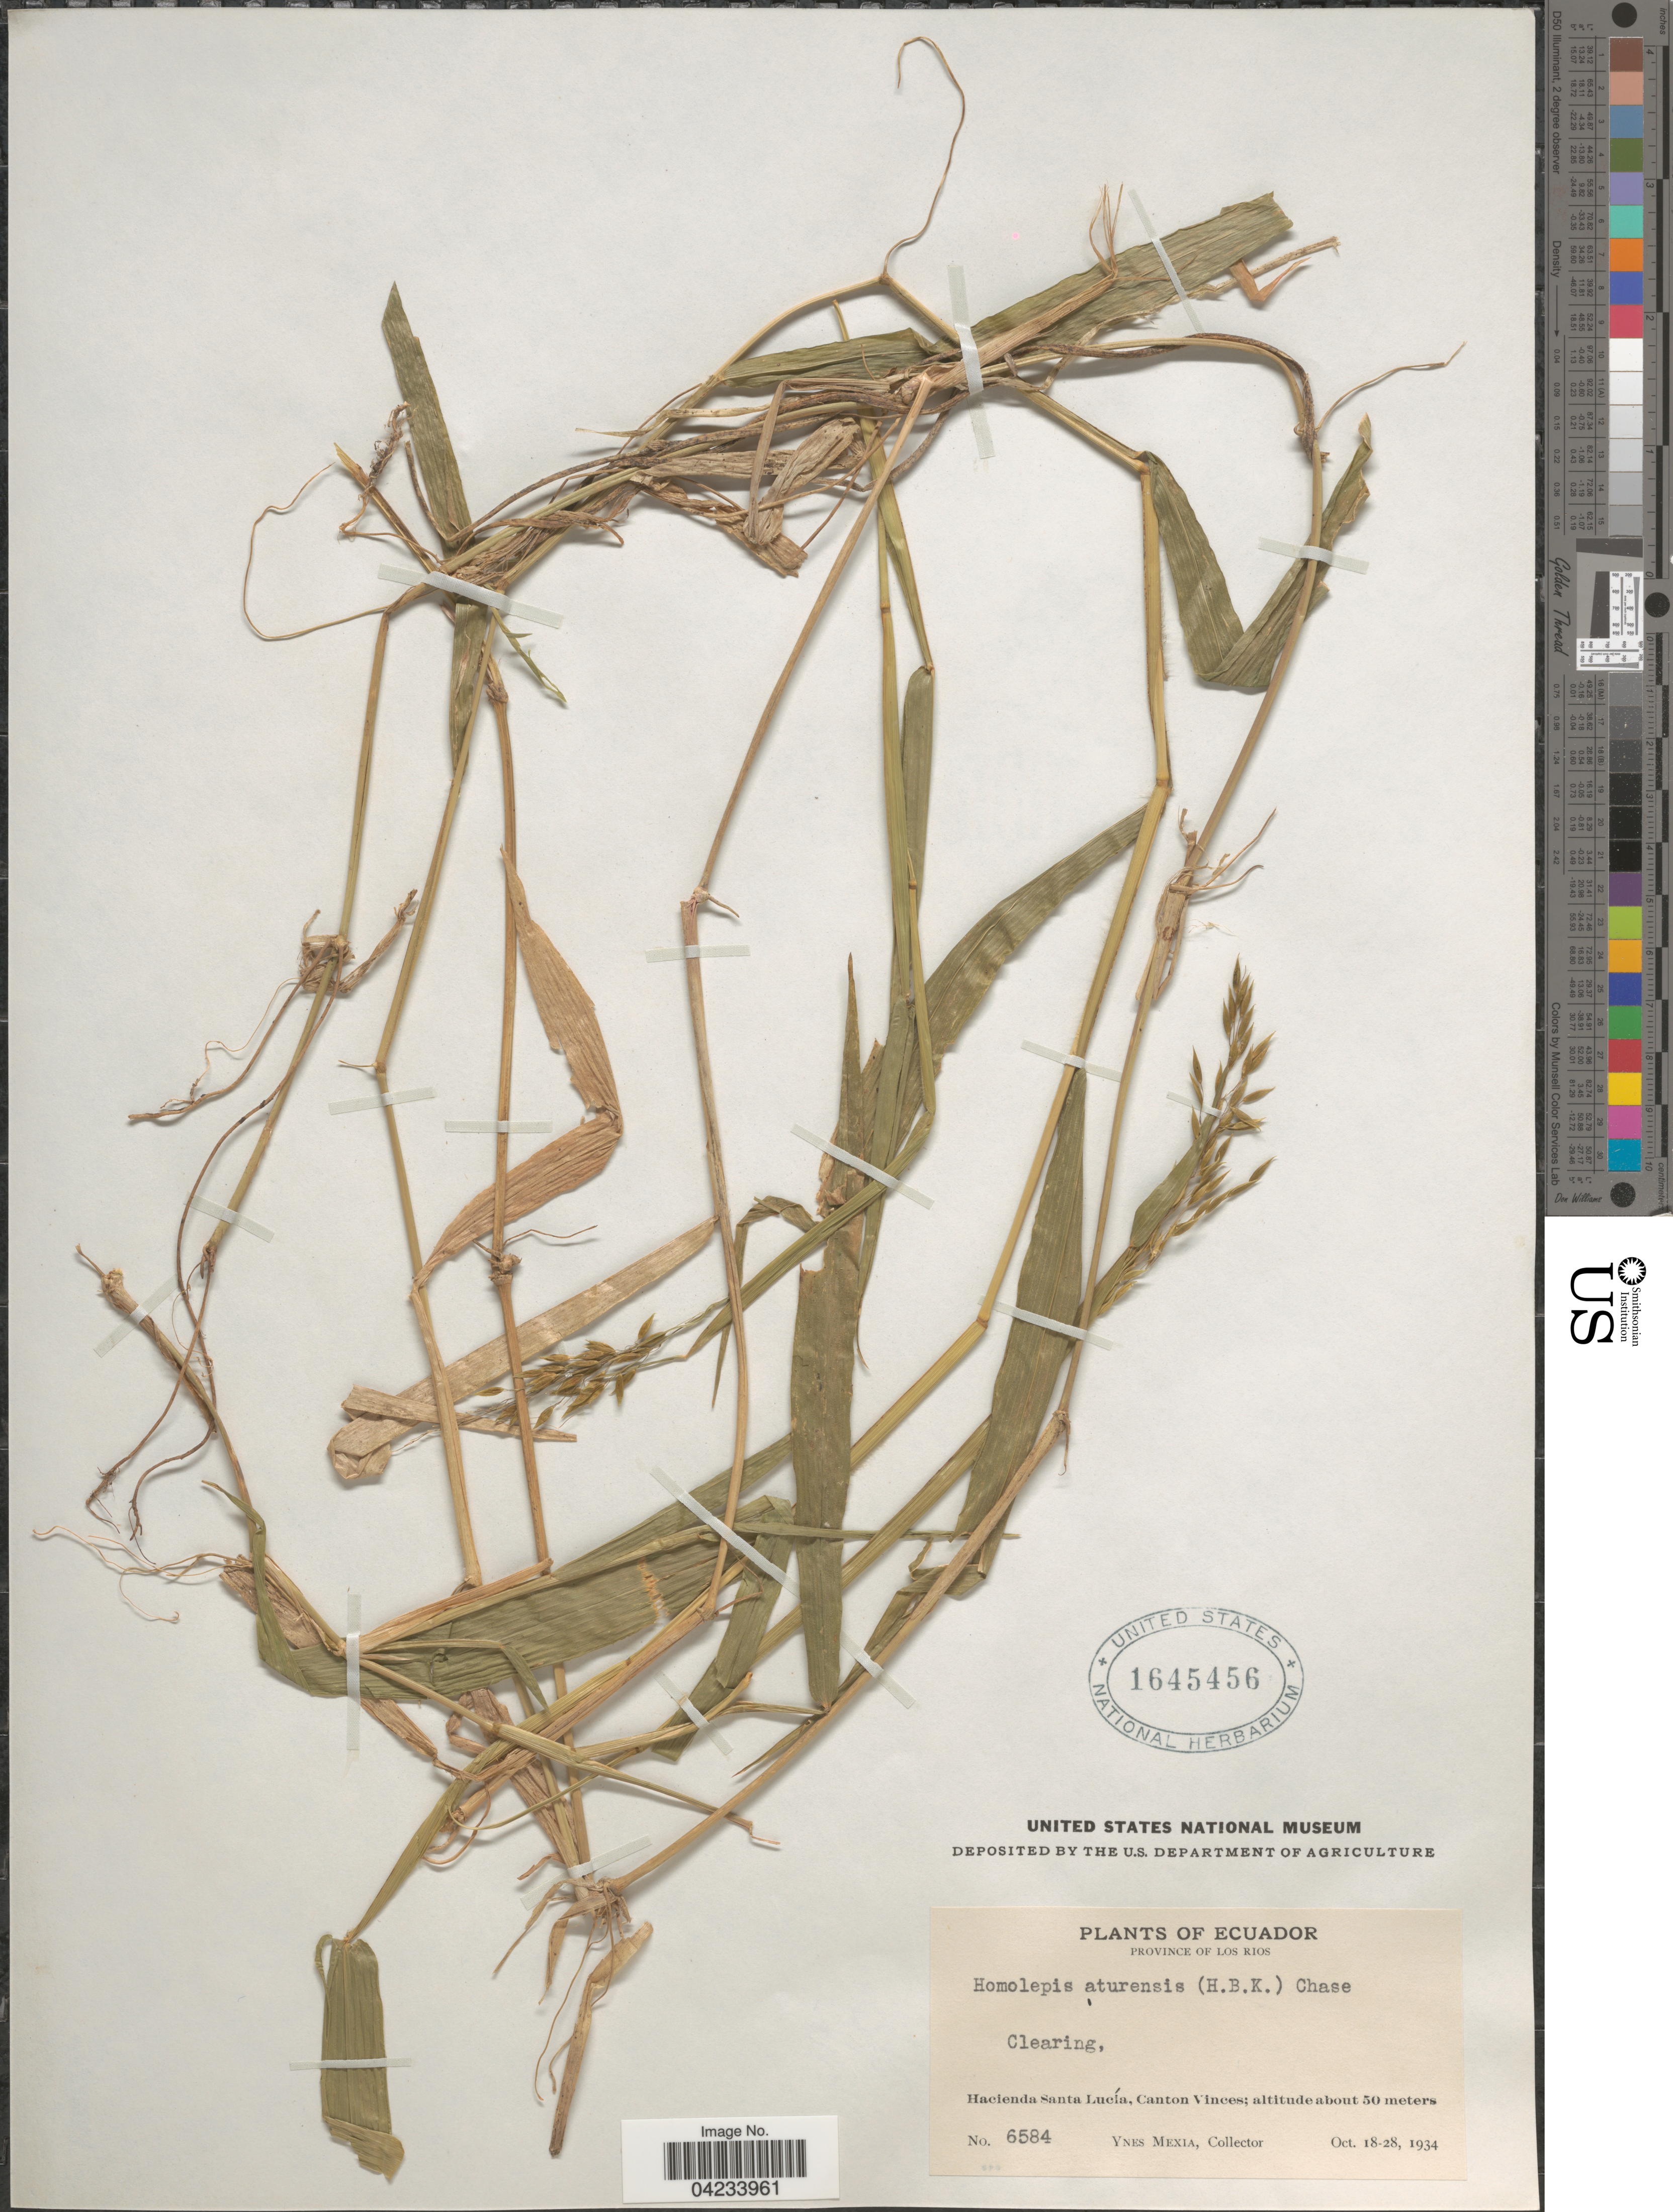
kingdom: Plantae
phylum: Tracheophyta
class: Liliopsida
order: Poales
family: Poaceae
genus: Homolepis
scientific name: Homolepis aturensis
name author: (Kunth) Chase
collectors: Y. Mexia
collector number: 6584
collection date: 1934-10-18/1934-10-28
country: Ecuador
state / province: Los Ríos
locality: Hacienda Santa Lucía, Canton Vinces.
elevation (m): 50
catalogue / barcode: US 1645456